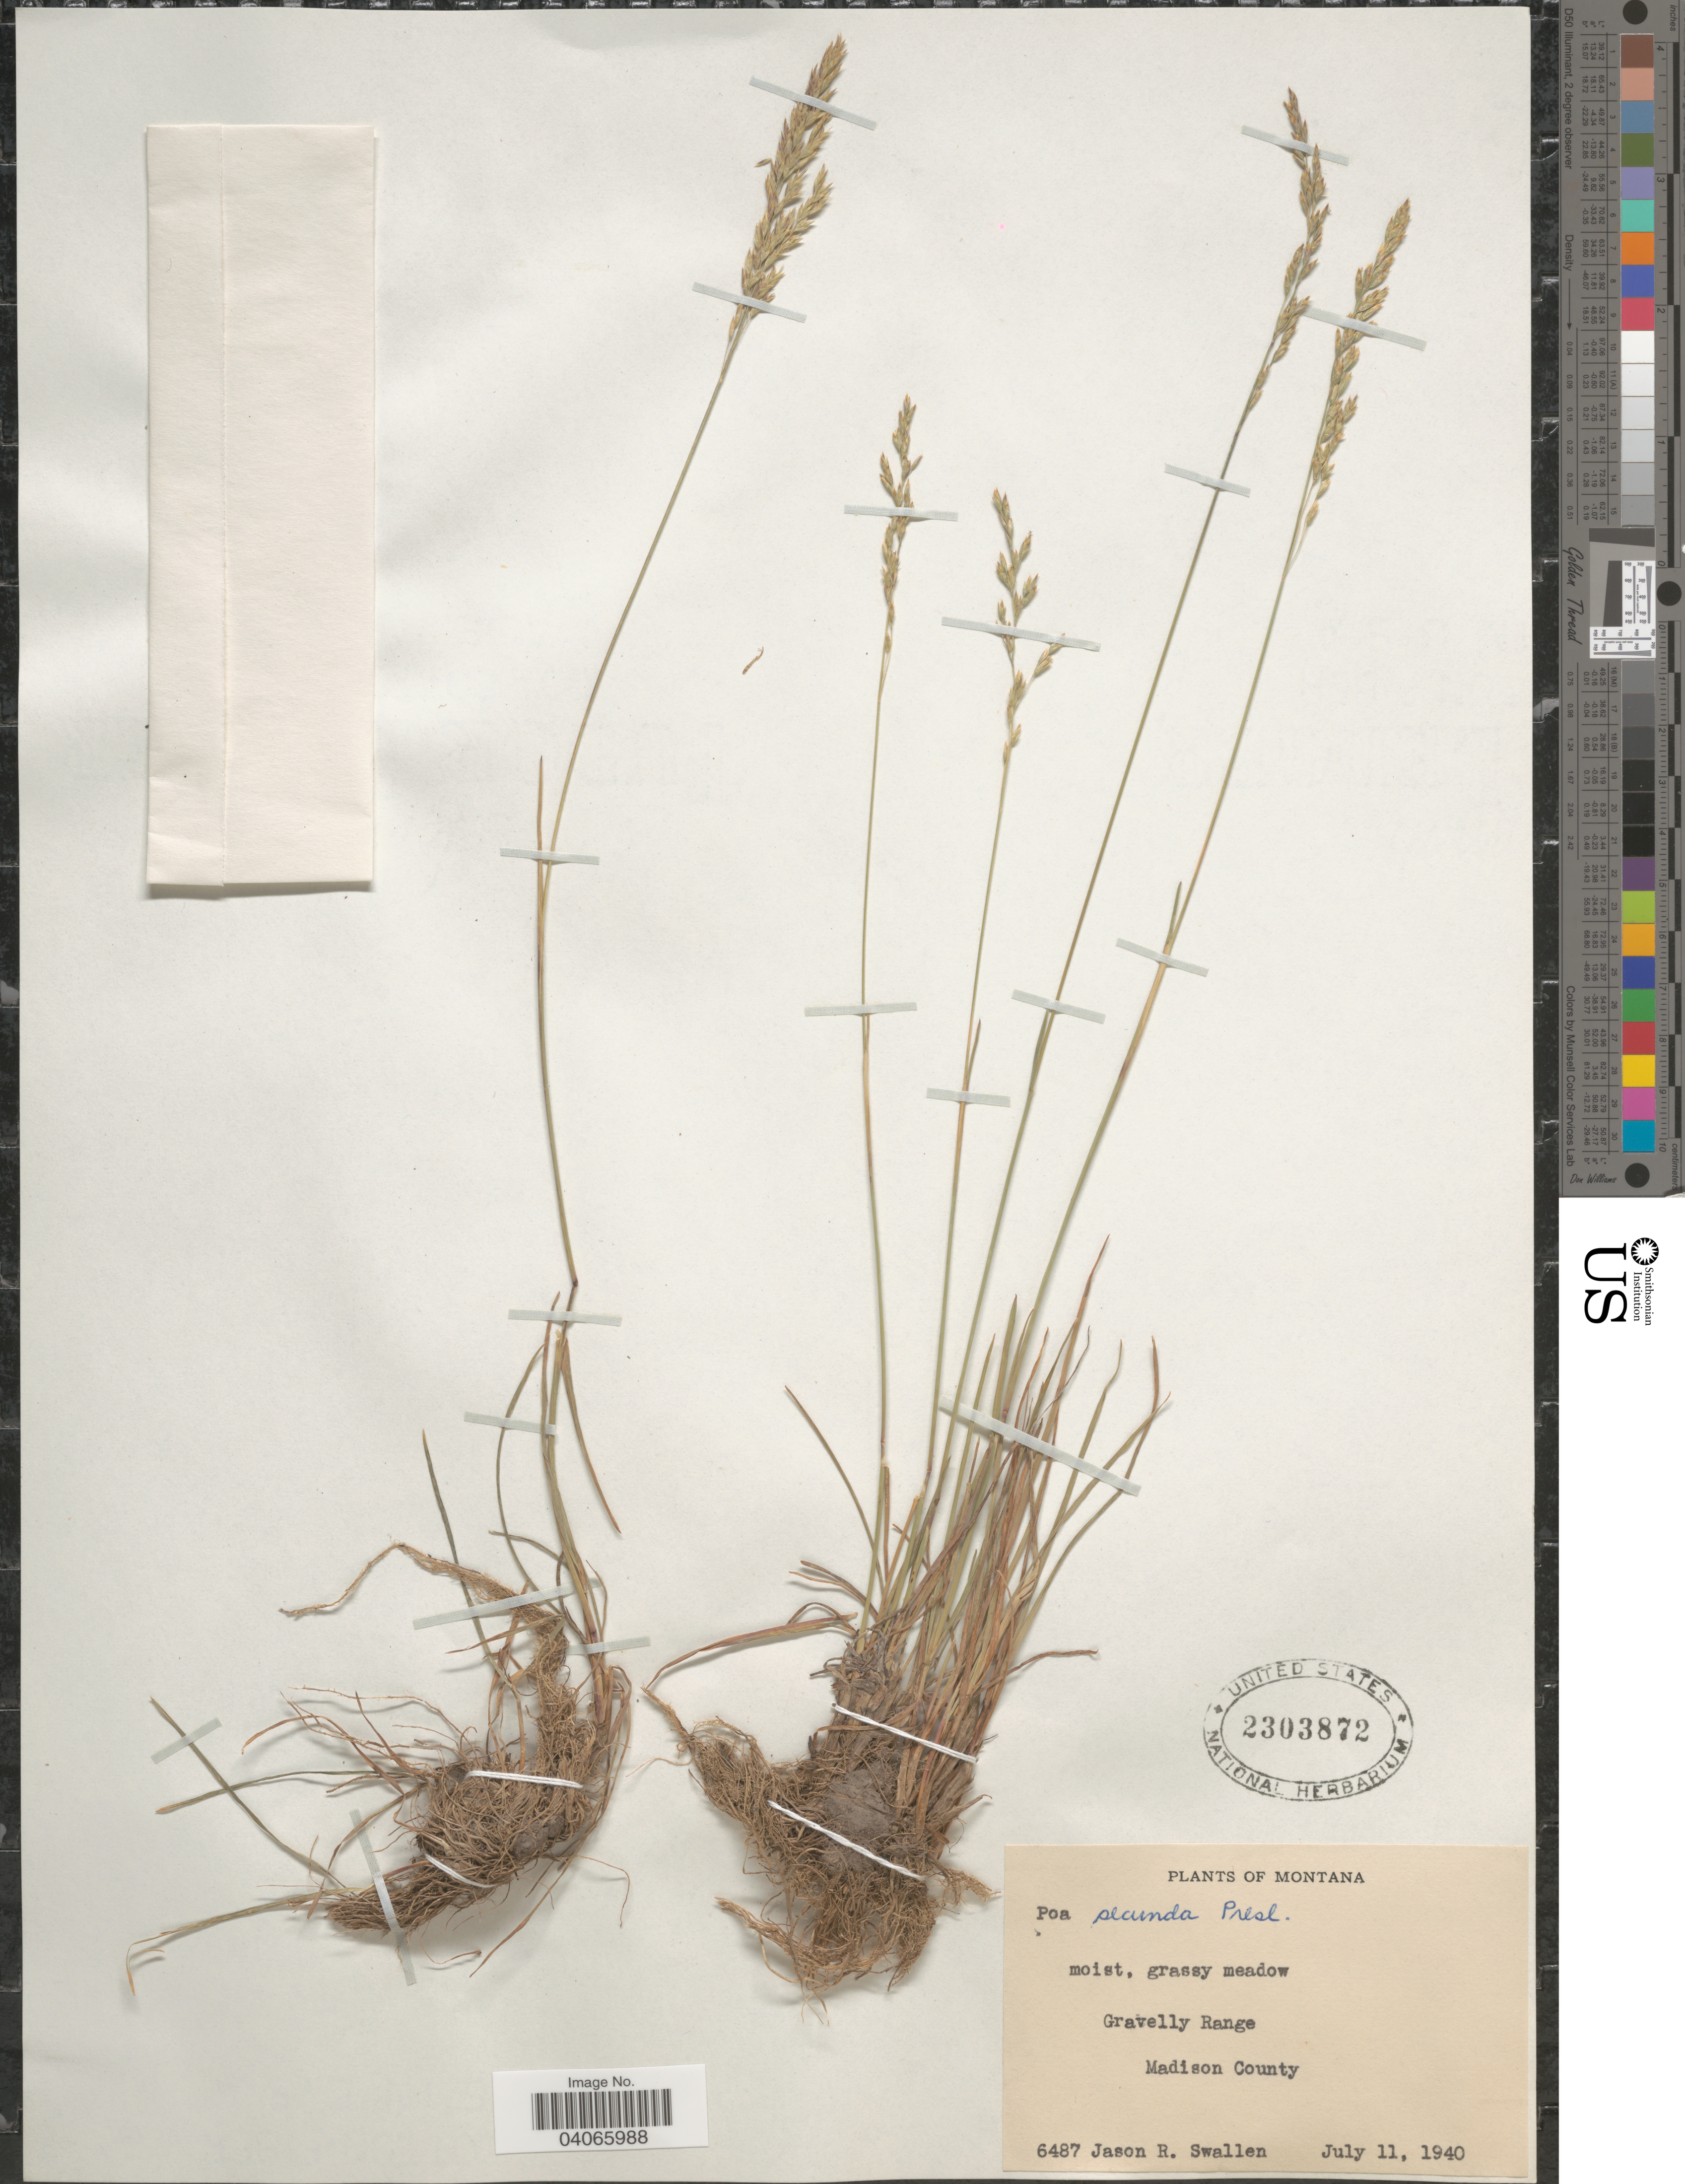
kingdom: Plantae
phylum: Tracheophyta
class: Liliopsida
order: Poales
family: Poaceae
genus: Poa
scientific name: Poa secunda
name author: J. Presl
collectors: J. R. Swallen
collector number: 6487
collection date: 1940-07-11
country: United States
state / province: Montana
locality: Gravelly Range. Madison County.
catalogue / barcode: US 2303872